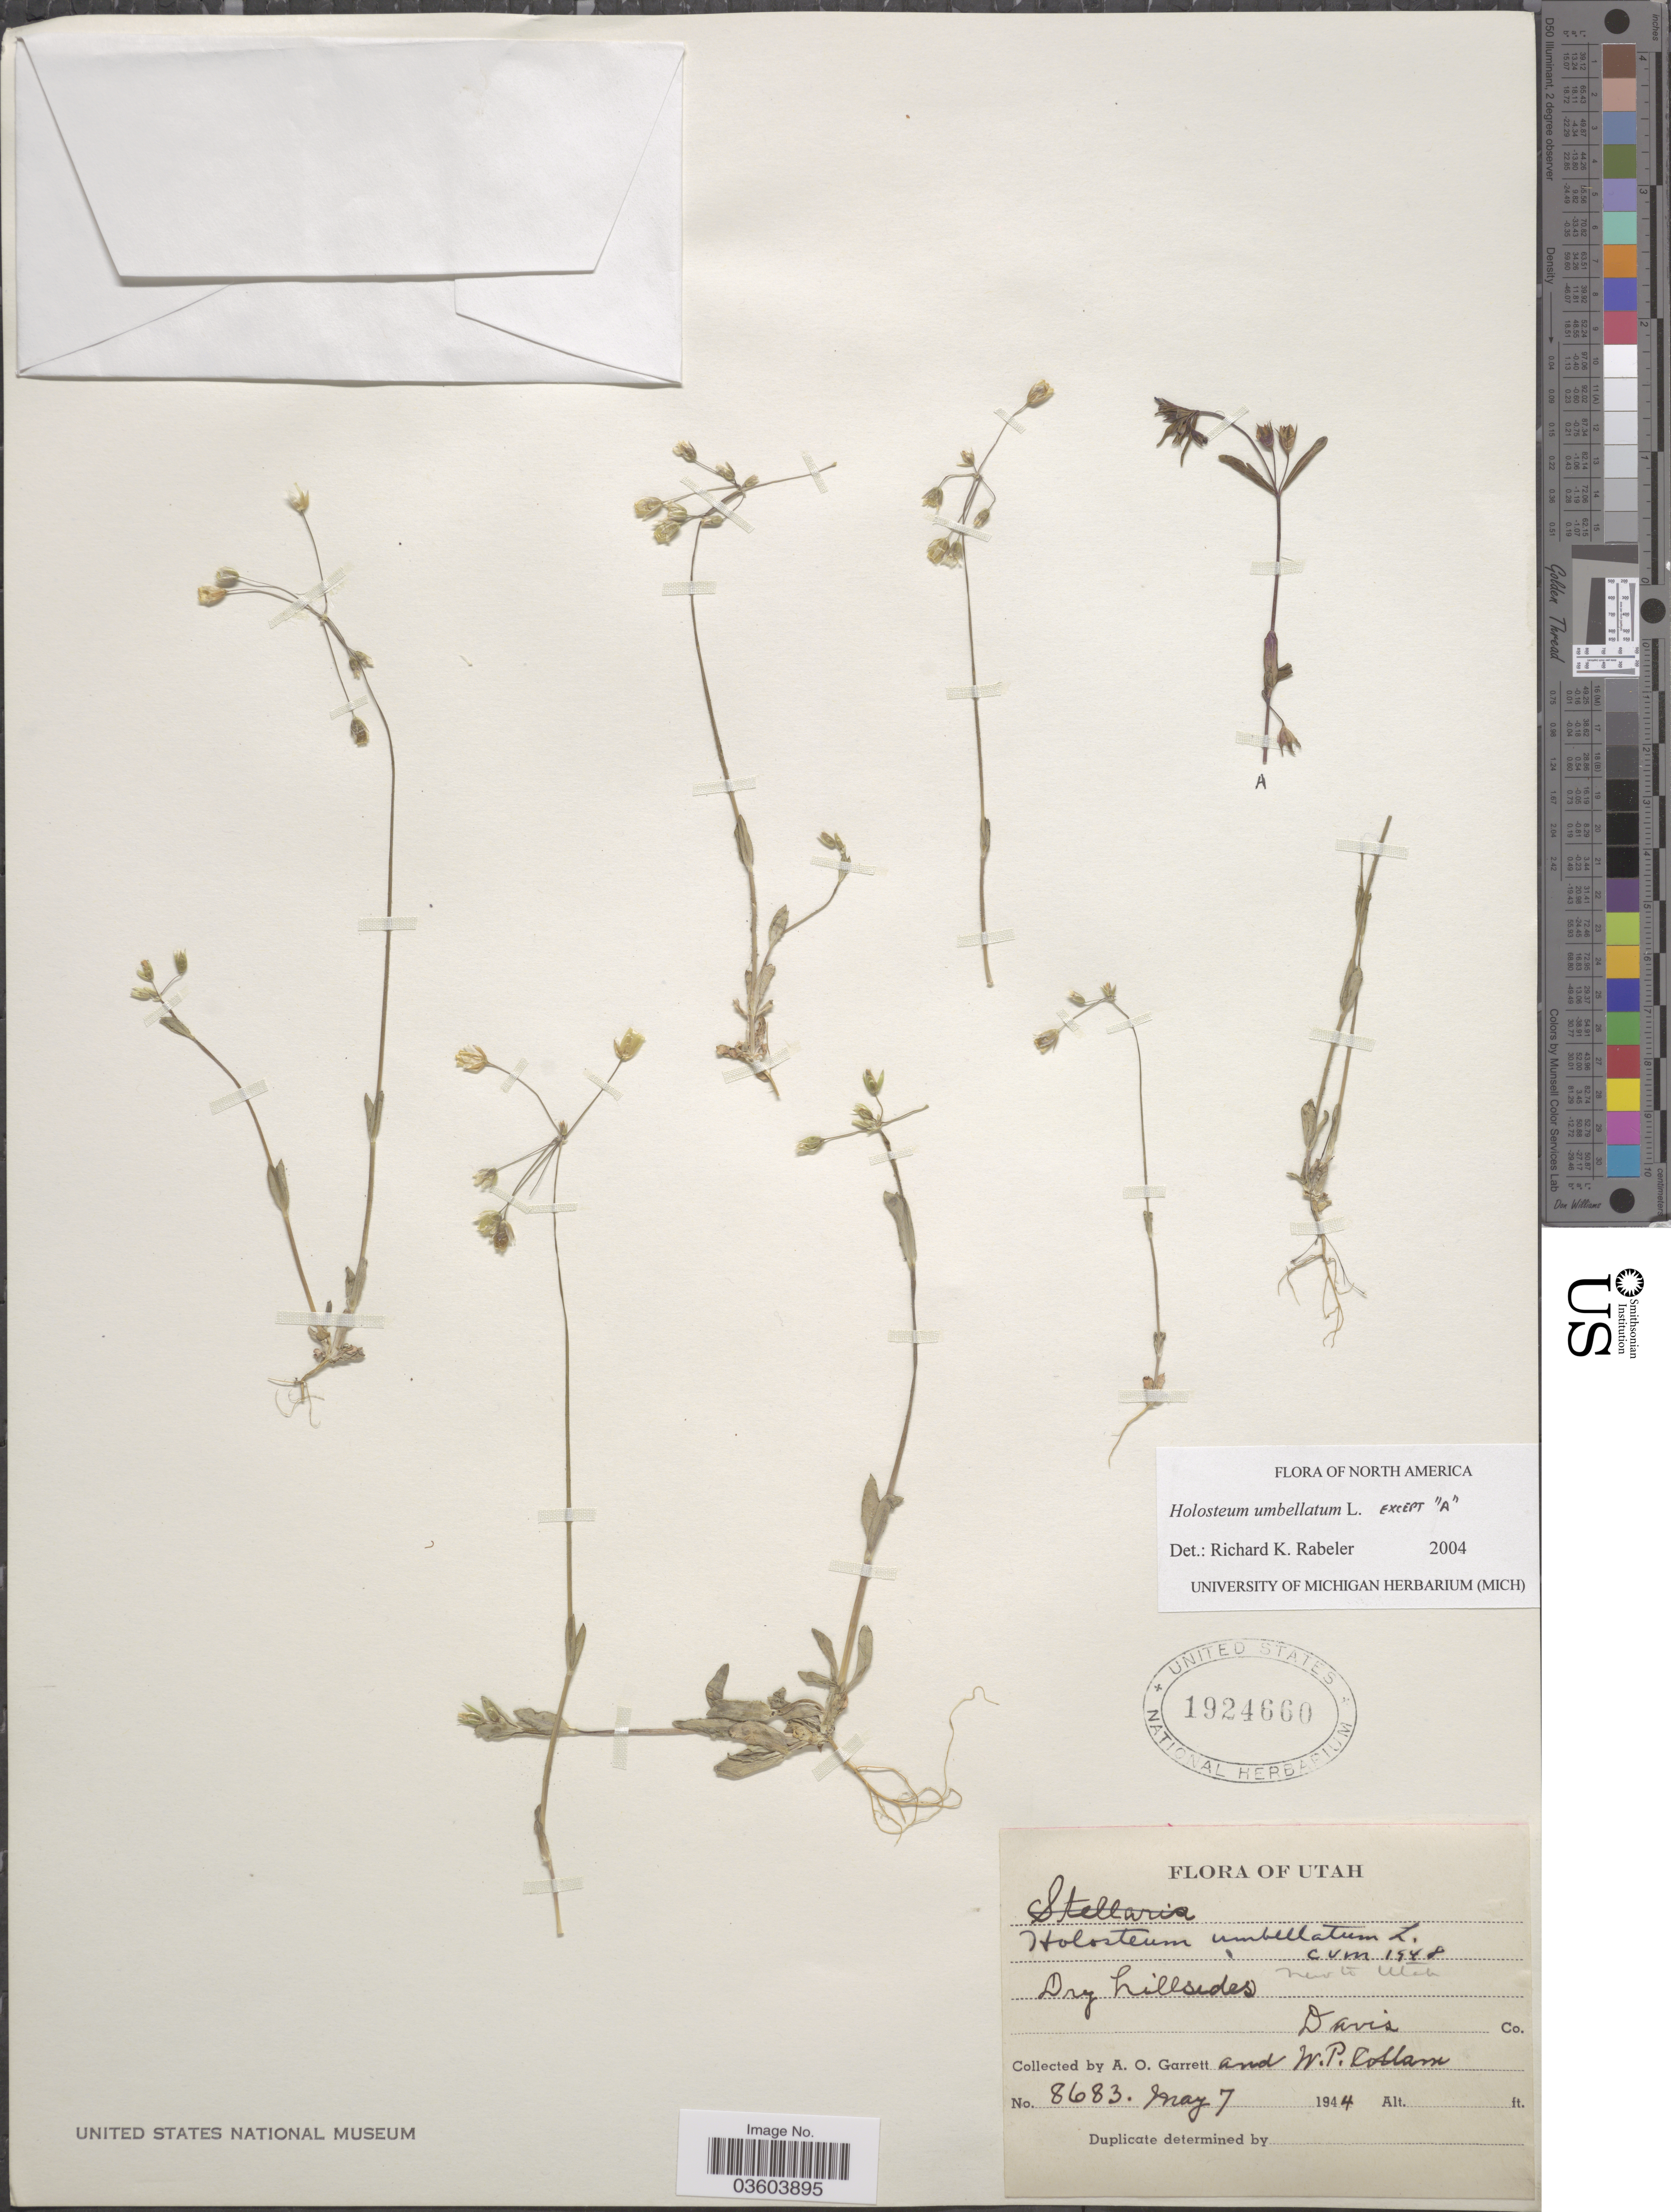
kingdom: Plantae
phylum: Tracheophyta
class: Magnoliopsida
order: Caryophyllales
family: Caryophyllaceae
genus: Holosteum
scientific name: Holosteum umbellatum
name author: L.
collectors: A. O. Garrett & W. Cottam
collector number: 8683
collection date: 1944-05-07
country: United States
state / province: Utah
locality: Davis Co.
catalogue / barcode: US 1924660